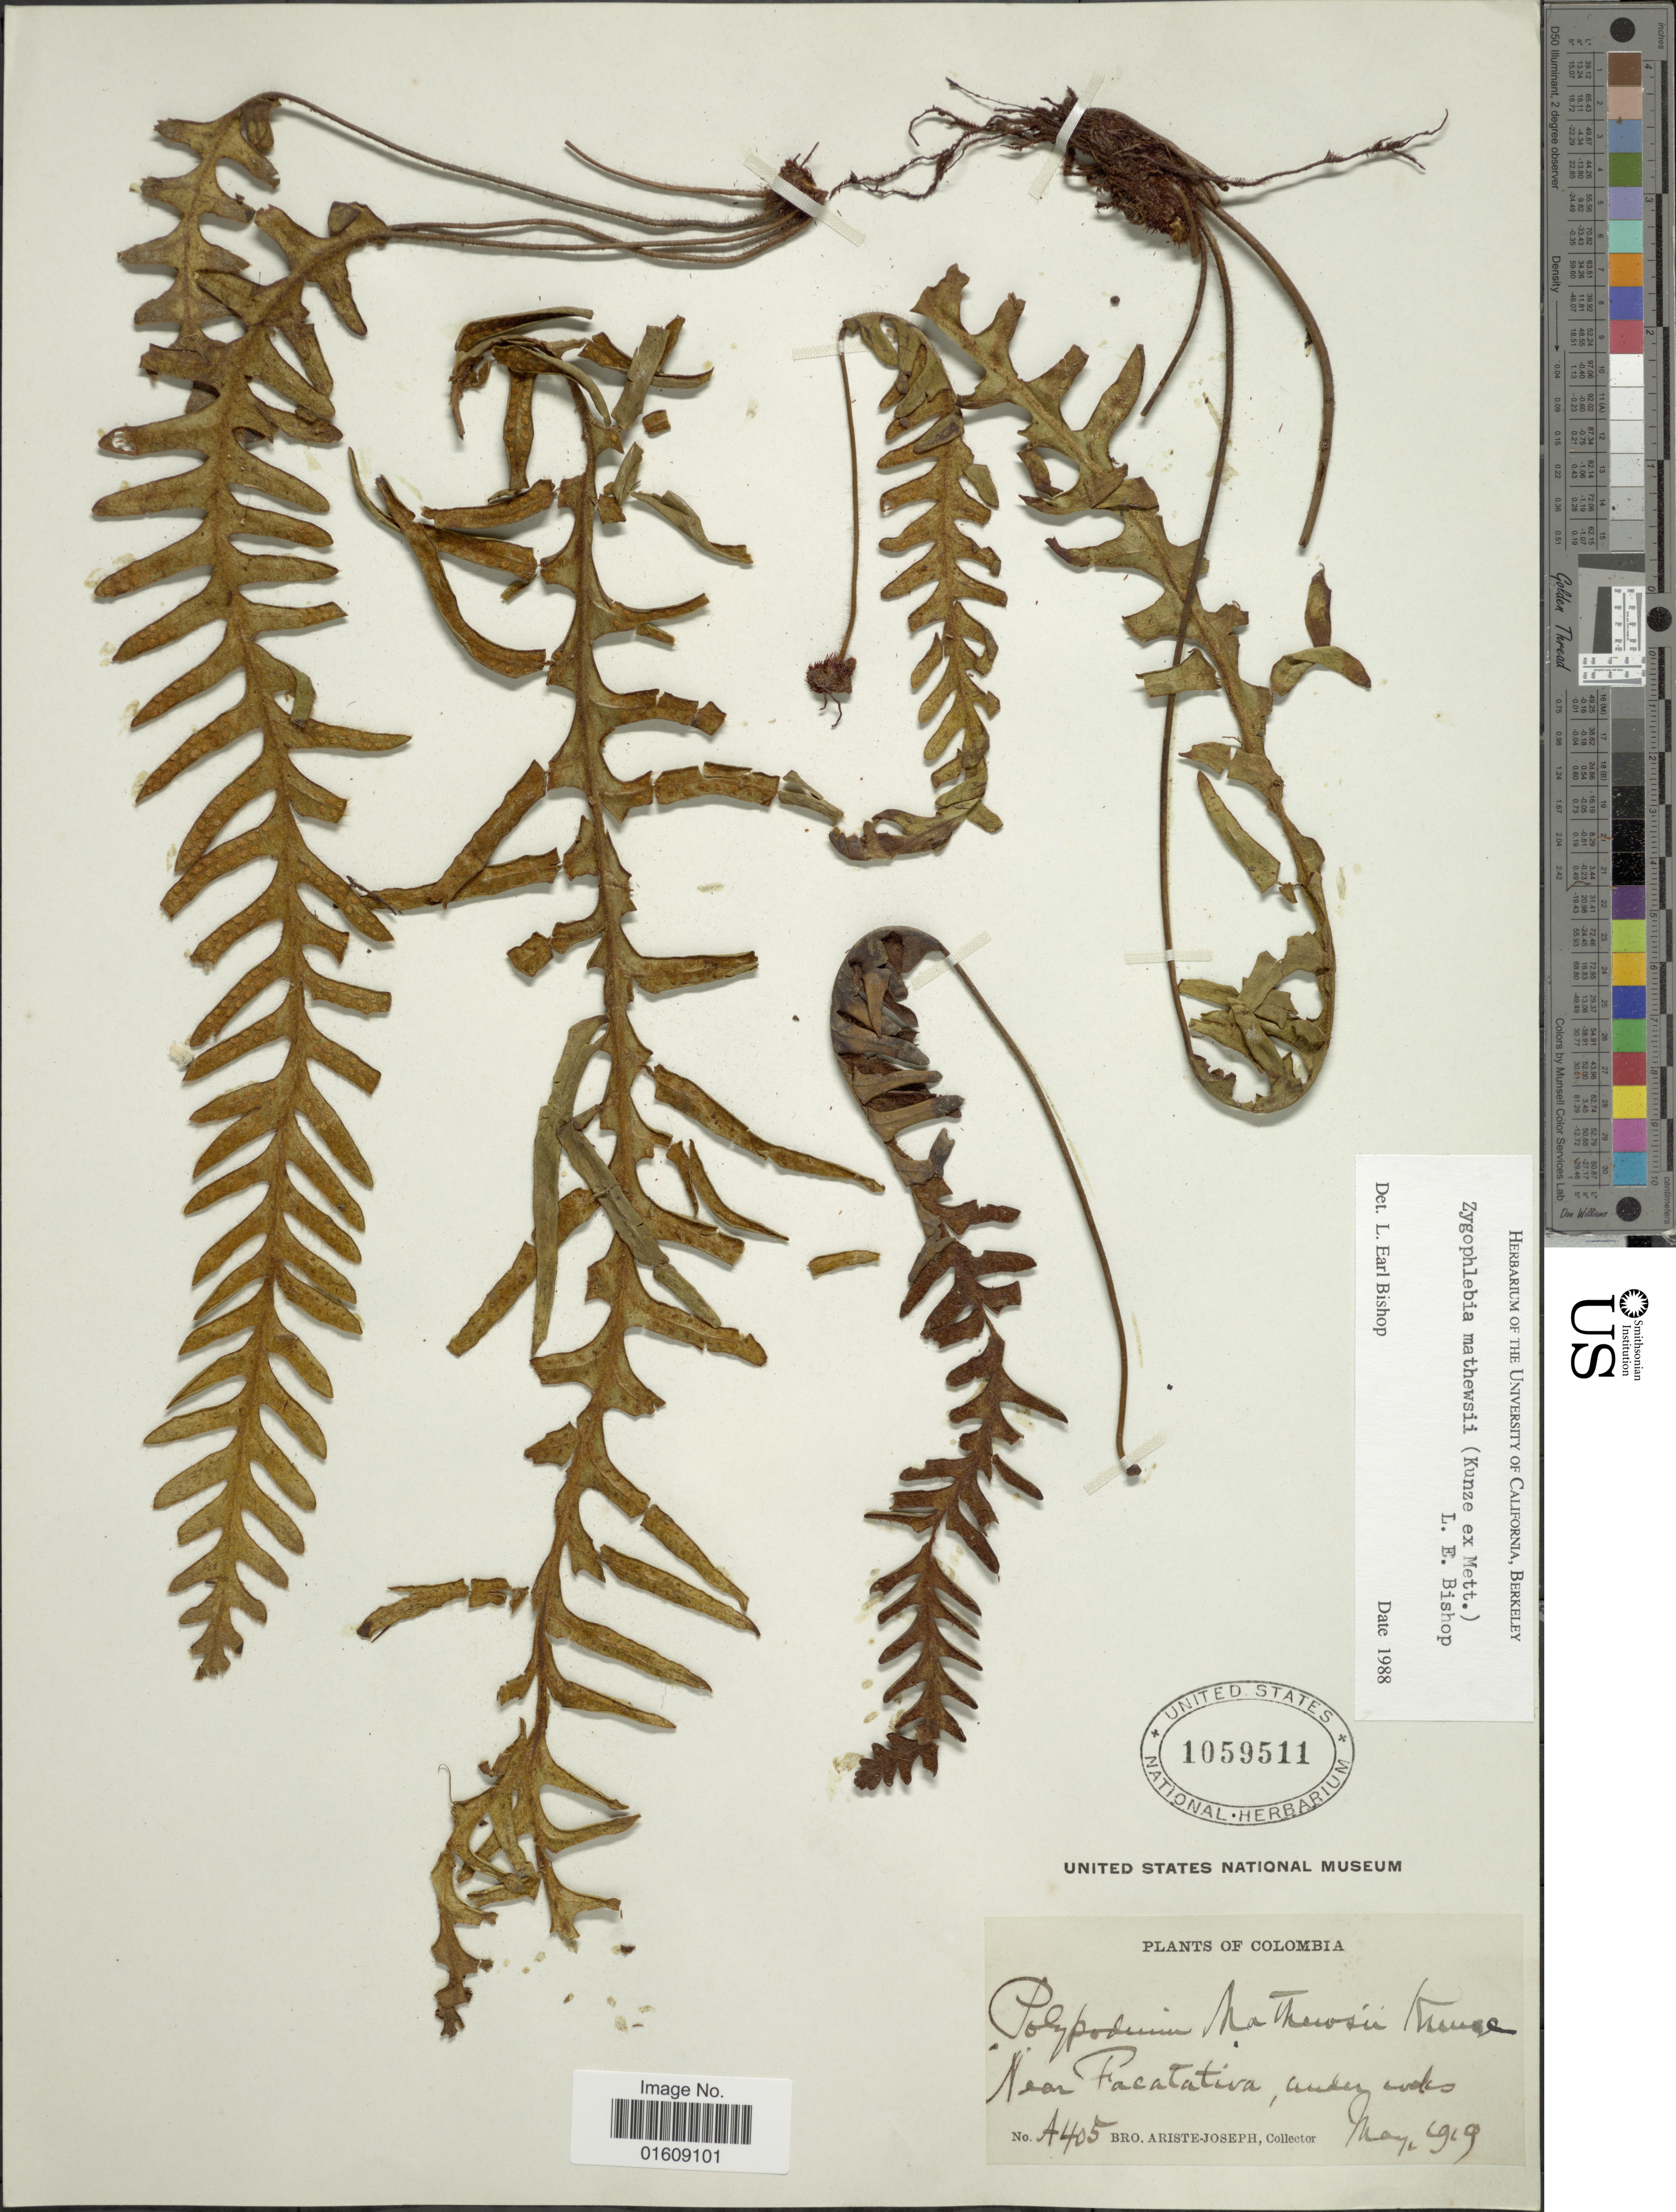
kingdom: Plantae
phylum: Tracheophyta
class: Polypodiopsida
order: Polypodiales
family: Polypodiaceae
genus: Zygophlebia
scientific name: Zygophlebia mathewsii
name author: (Kunze ex Mett.) L.E. Bishop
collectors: Bro. Ariste-Joseph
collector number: A405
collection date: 1919-05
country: Colombia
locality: Colombia, near Facatativa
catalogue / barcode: US 1059511